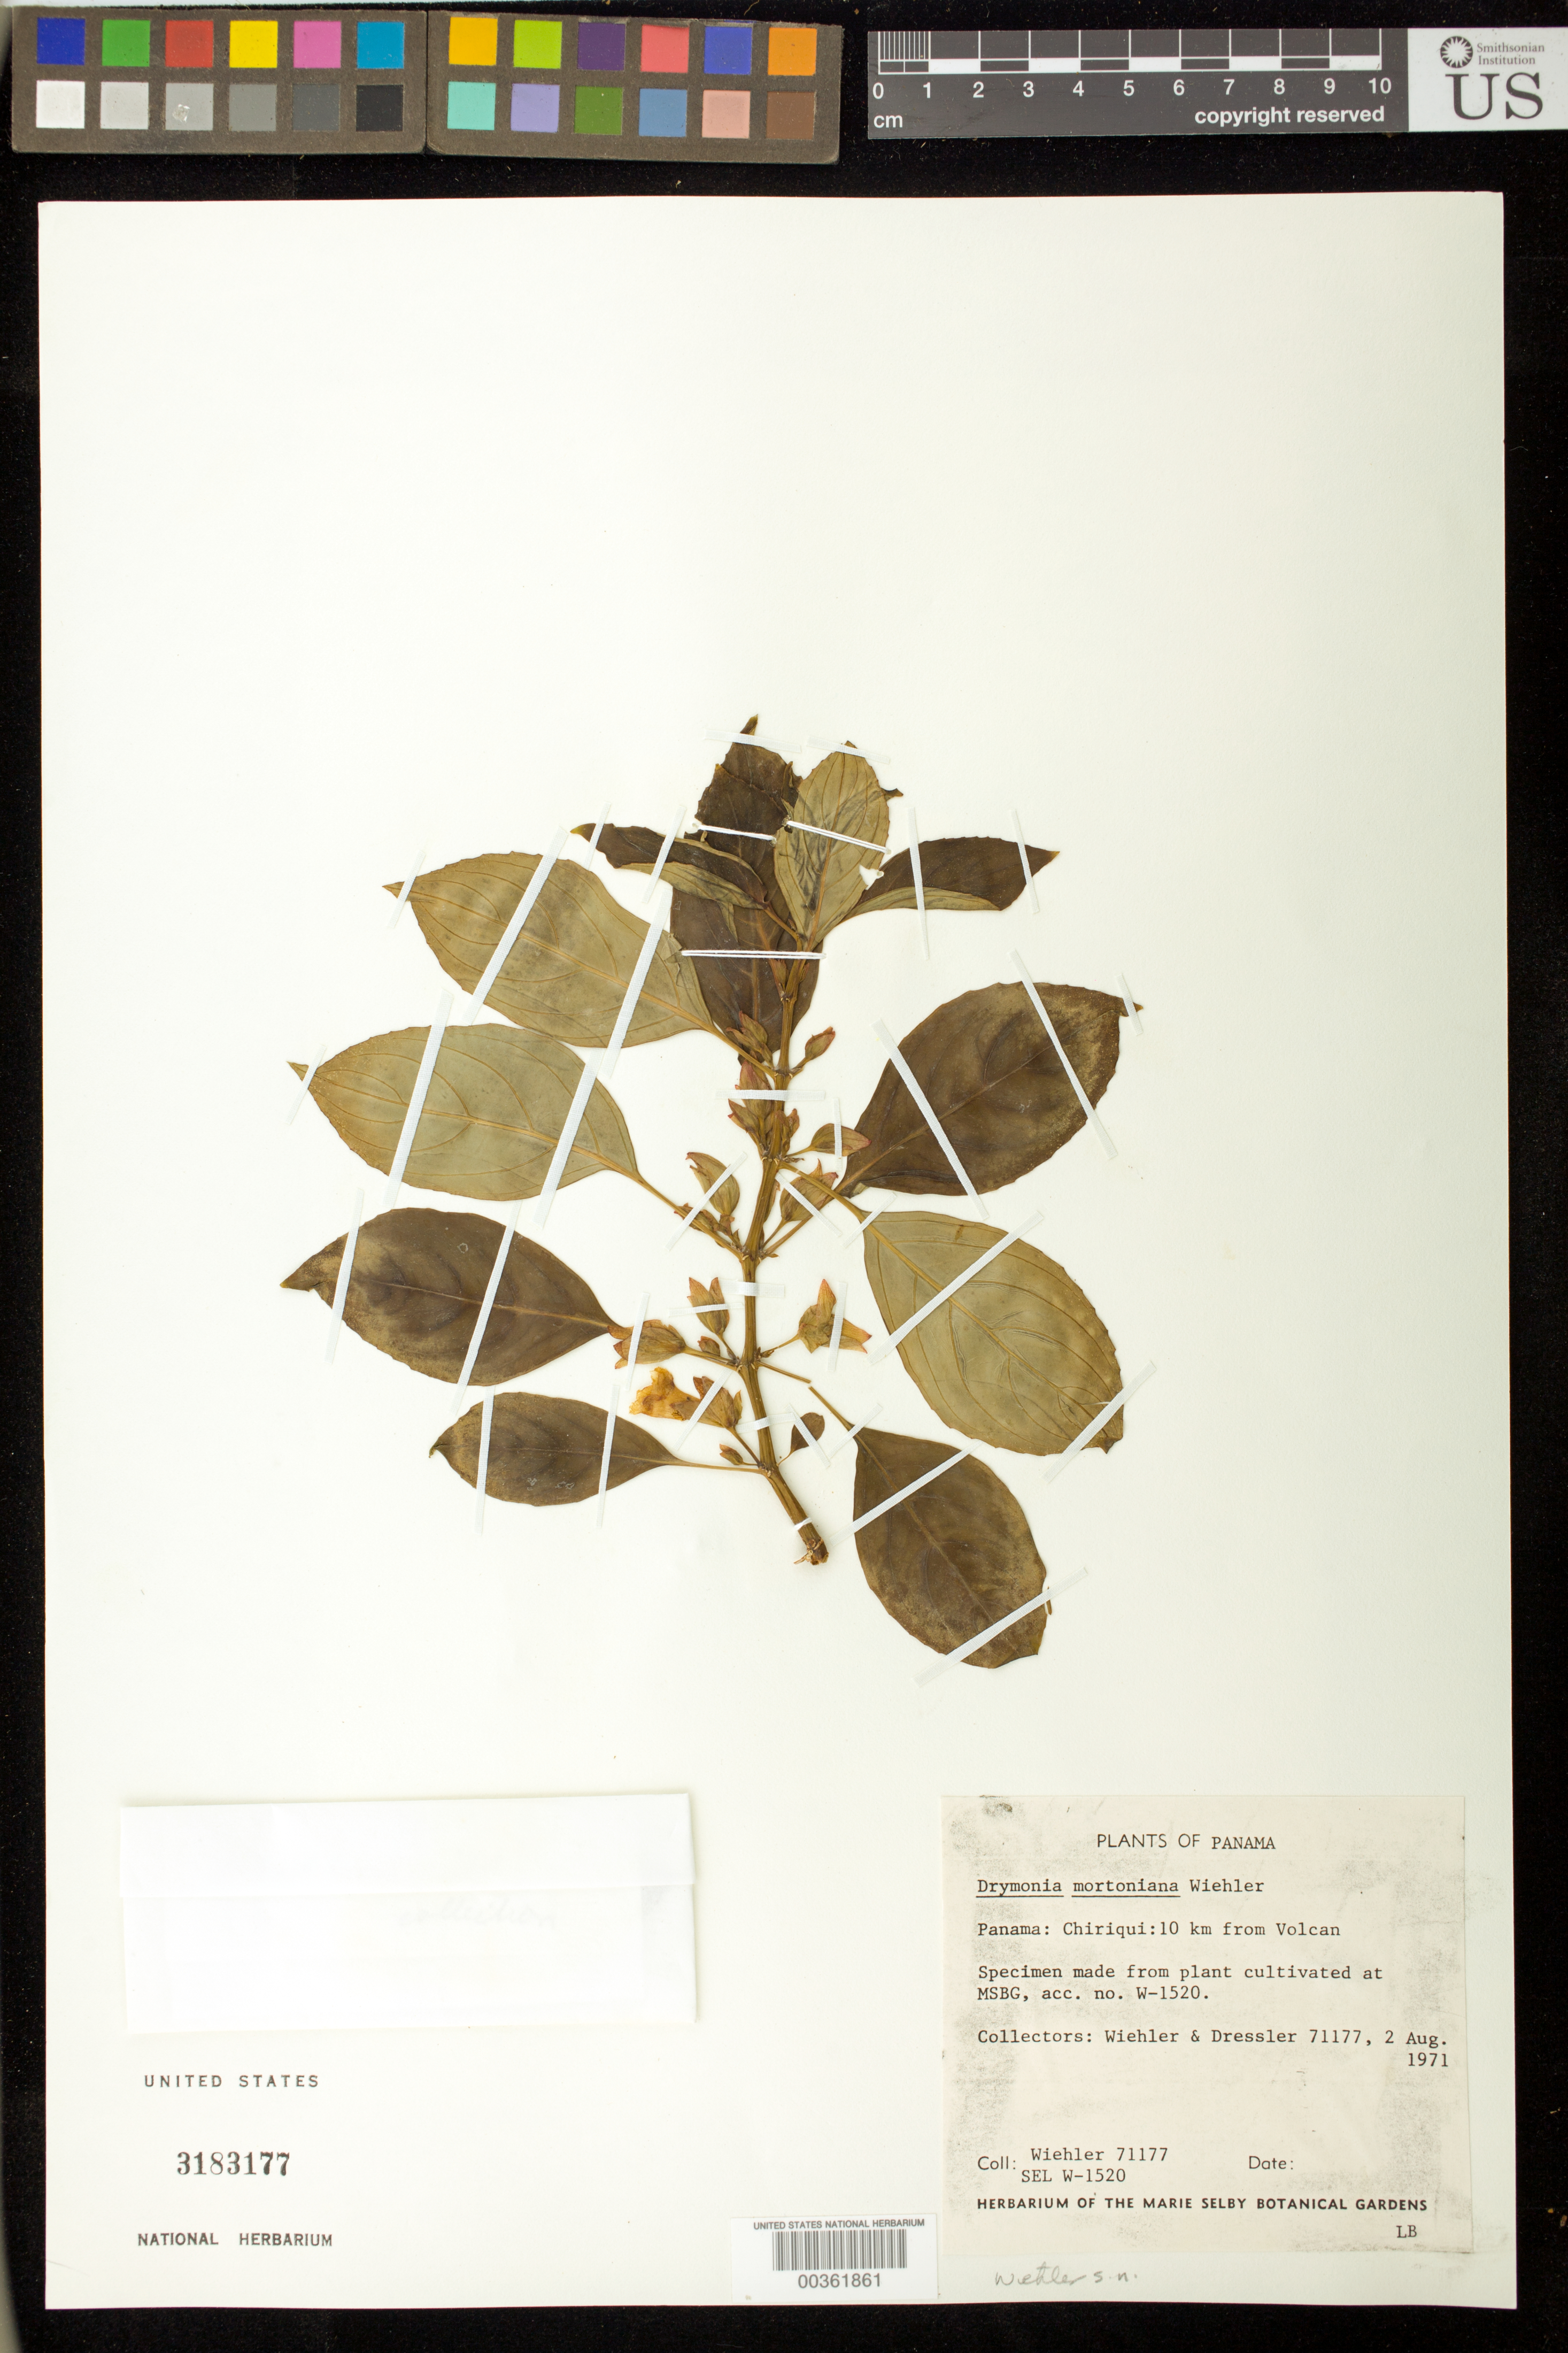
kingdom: Plantae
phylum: Tracheophyta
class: Magnoliopsida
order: Lamiales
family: Gesneriaceae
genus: Drymonia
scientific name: Drymonia mortoniana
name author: Wiehler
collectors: H. J. Wiehler & R. Dressler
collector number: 71177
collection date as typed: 02 Aug 1971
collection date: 1971-08-02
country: Panama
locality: Panama: Chiriqui, 10 km from Volcan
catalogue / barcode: US 3183177